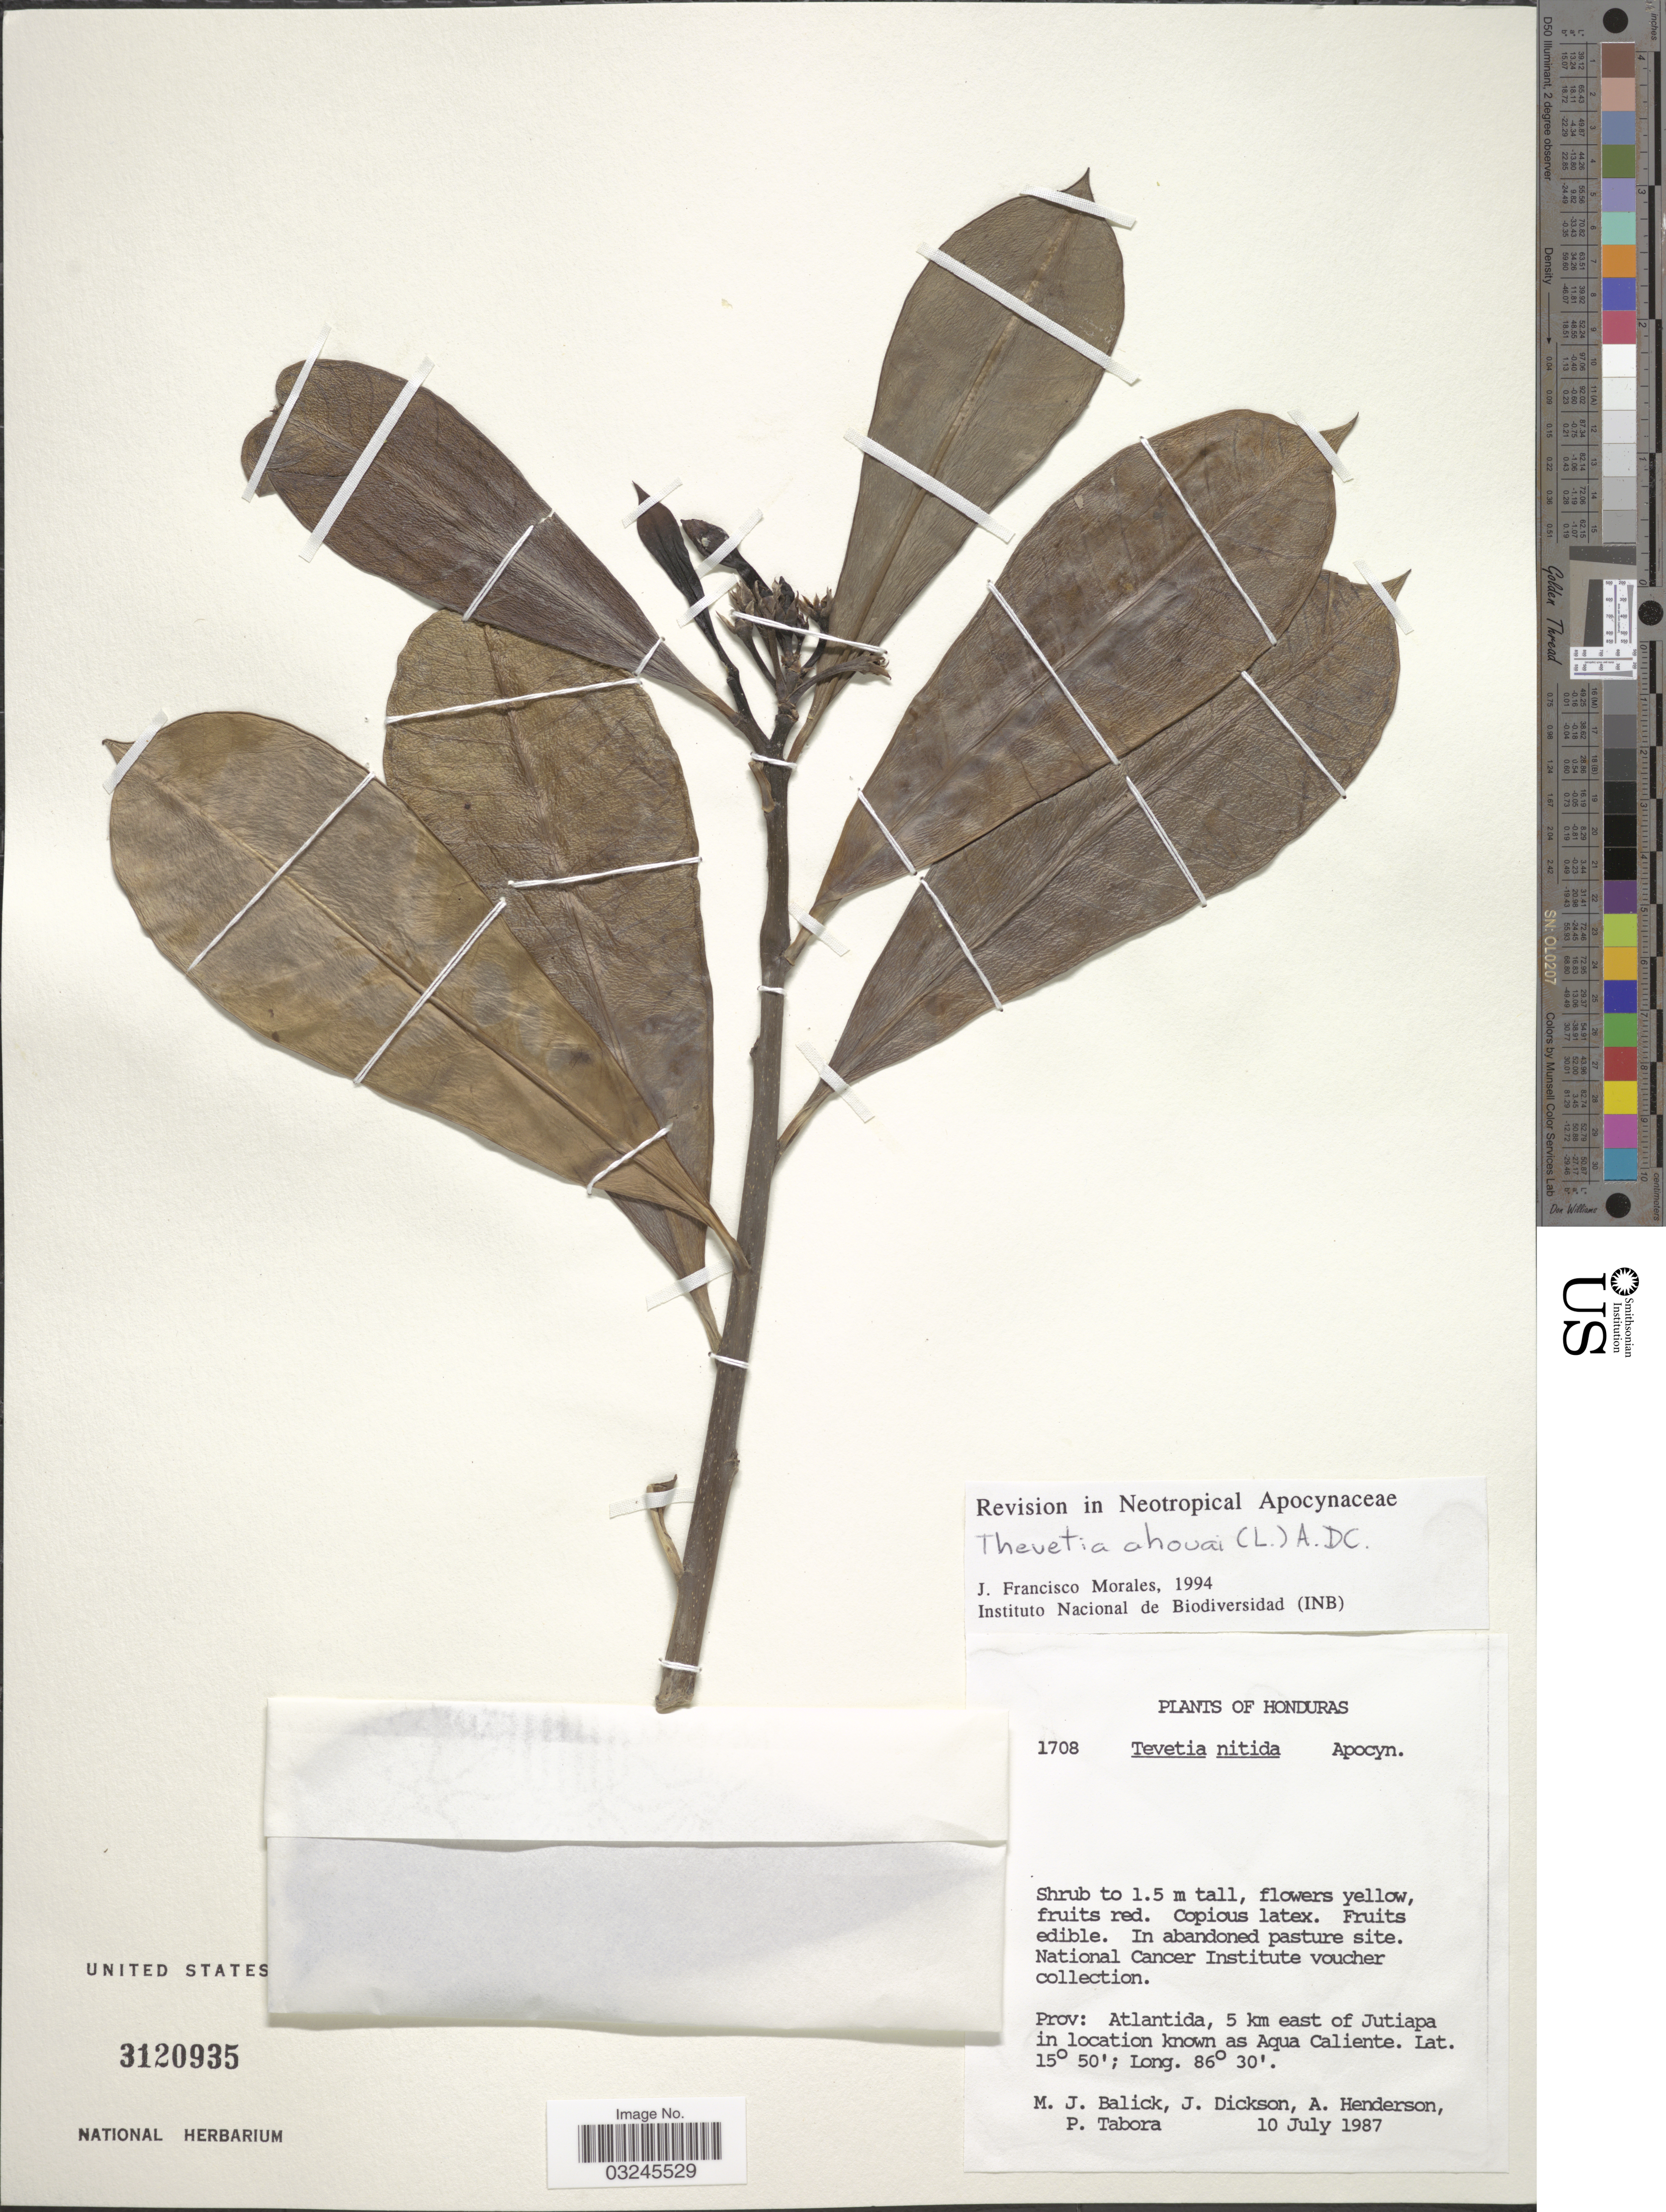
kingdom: Plantae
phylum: Tracheophyta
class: Magnoliopsida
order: Gentianales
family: Apocynaceae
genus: Thevetia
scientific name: Thevetia ahouai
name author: (L.) A. DC.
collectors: M. J. Balick, J. Dickson, A. Henderson & P. Tabora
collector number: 1708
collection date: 1987-07-10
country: Honduras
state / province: Atlántida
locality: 5 km east of Jutiapa in location known as Aqua Caliente.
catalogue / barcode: US 3120935